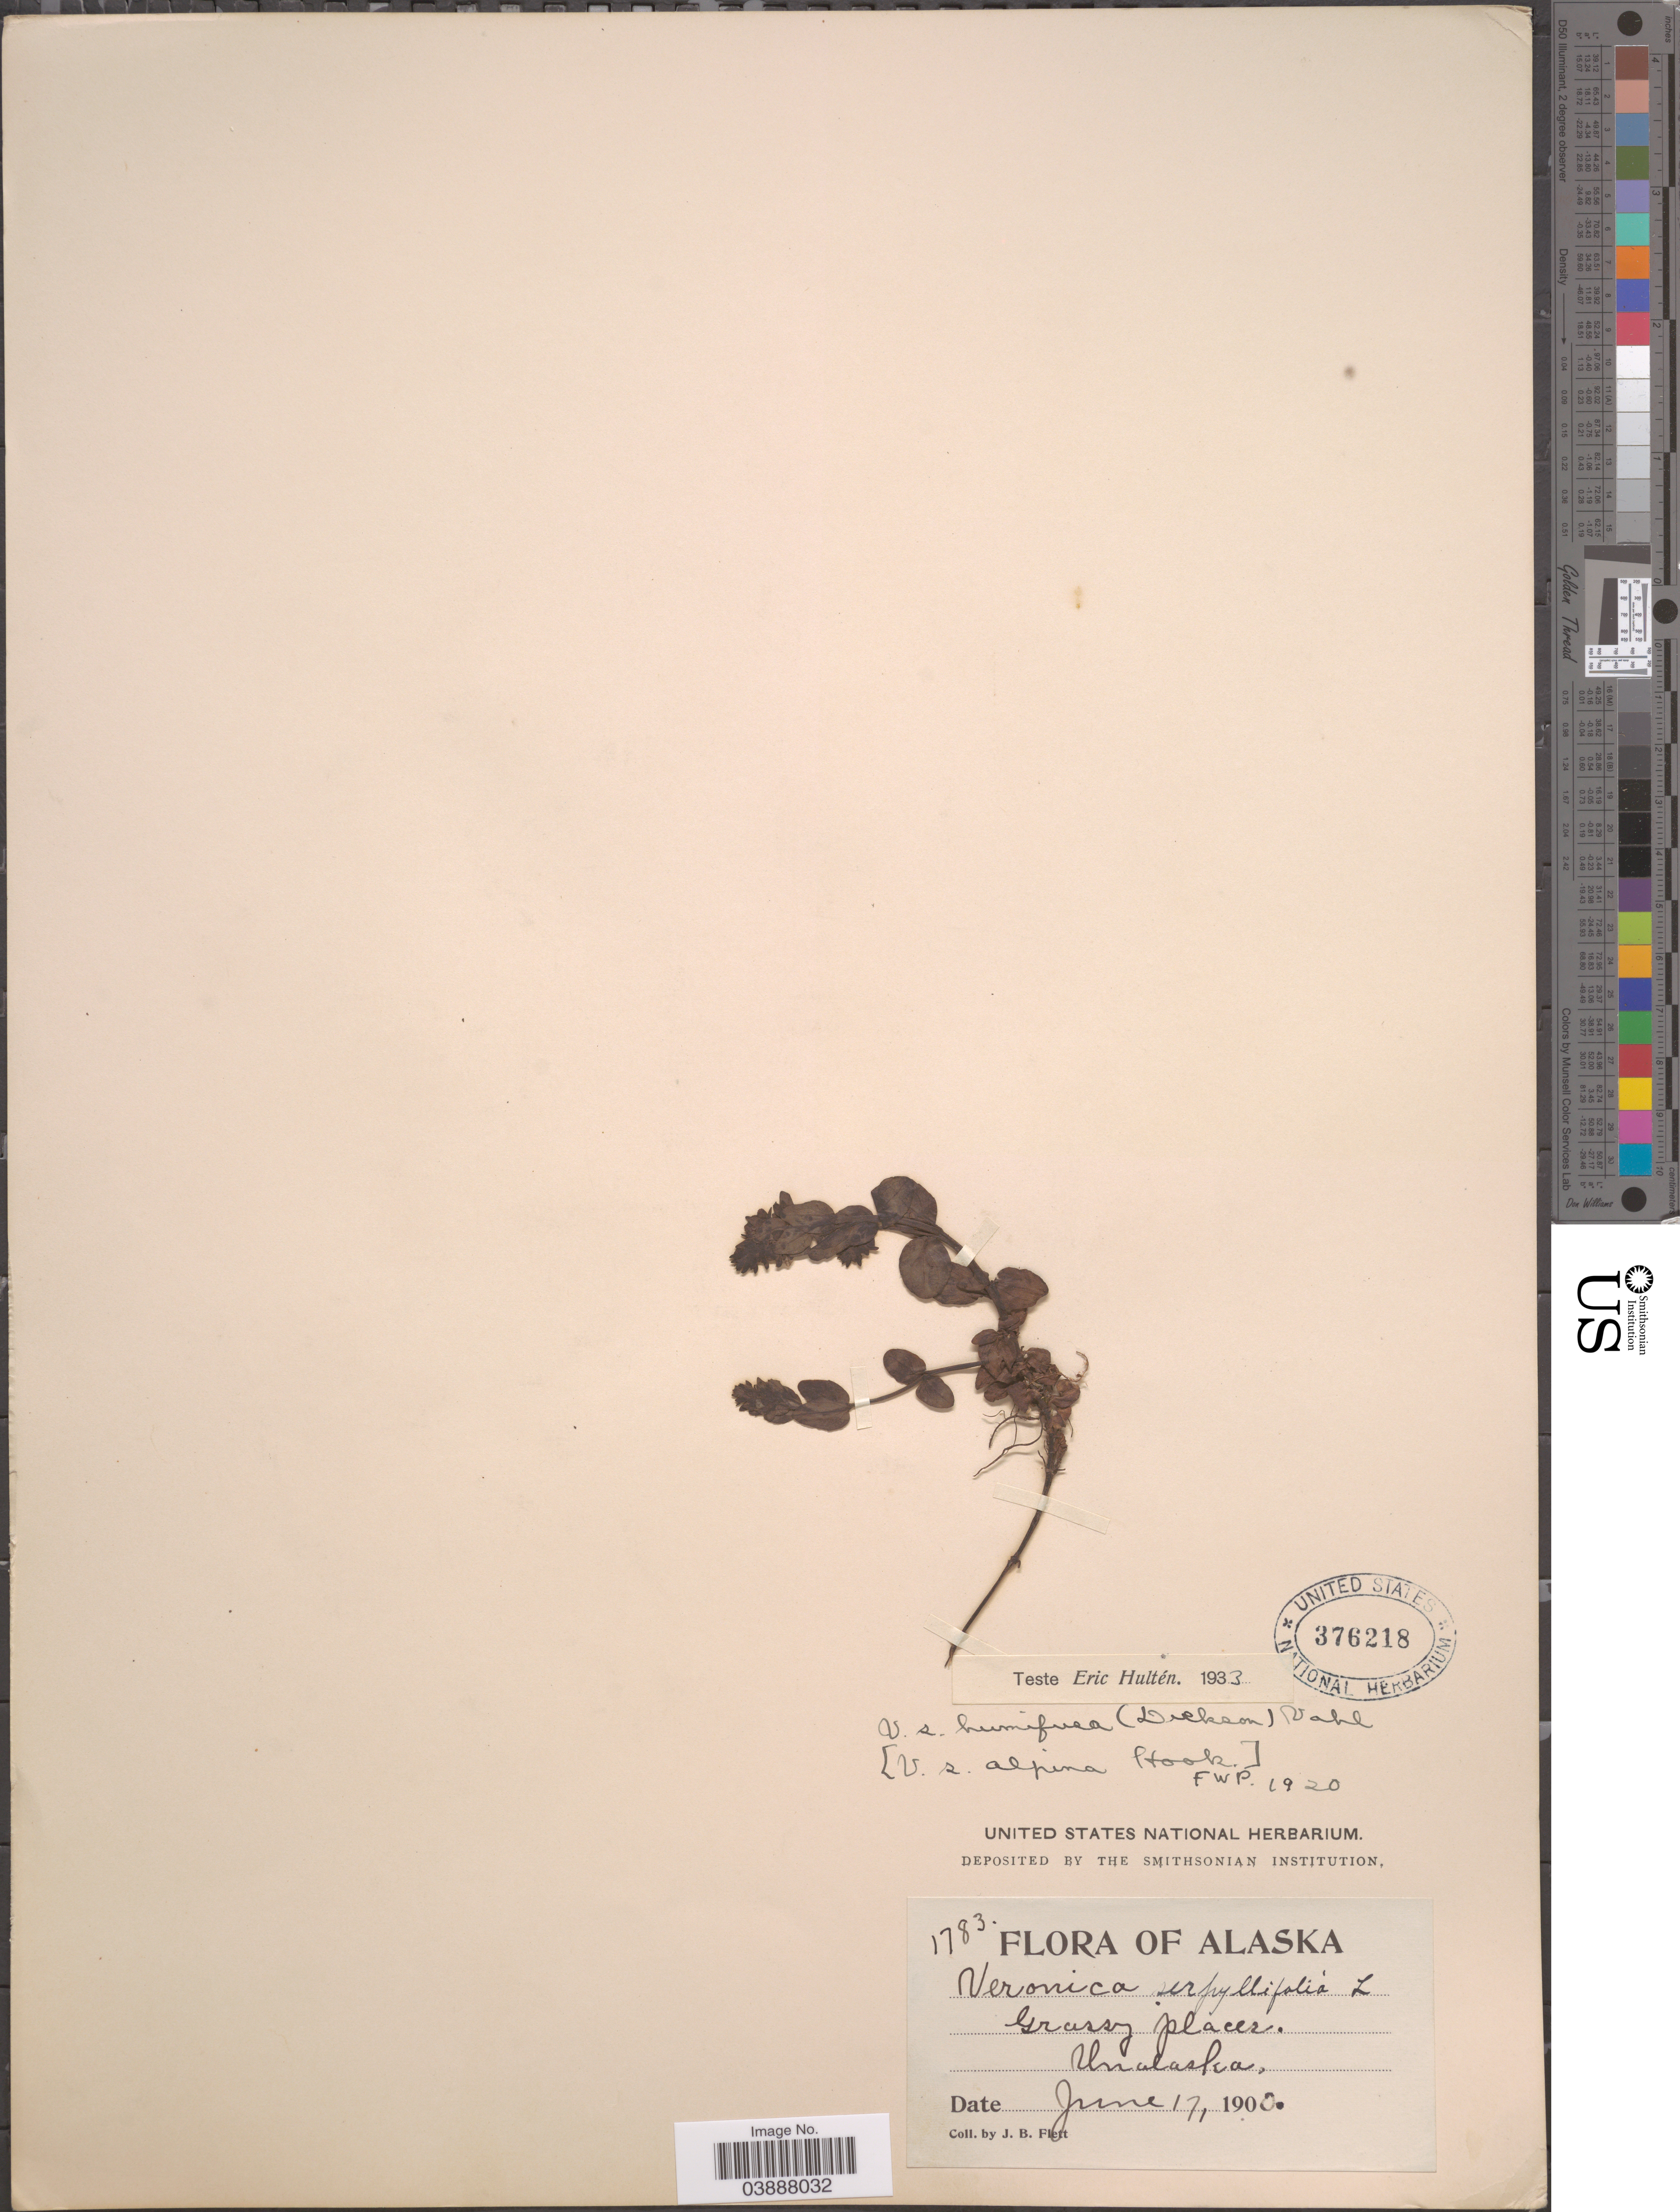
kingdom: Plantae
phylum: Tracheophyta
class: Magnoliopsida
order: Lamiales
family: Plantaginaceae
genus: Veronica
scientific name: Veronica serpyllifolia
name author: L.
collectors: J. Flett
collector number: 1783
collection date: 1900-06-17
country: United States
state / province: Alaska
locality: Grassy places. Unalaska.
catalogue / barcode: US 376218